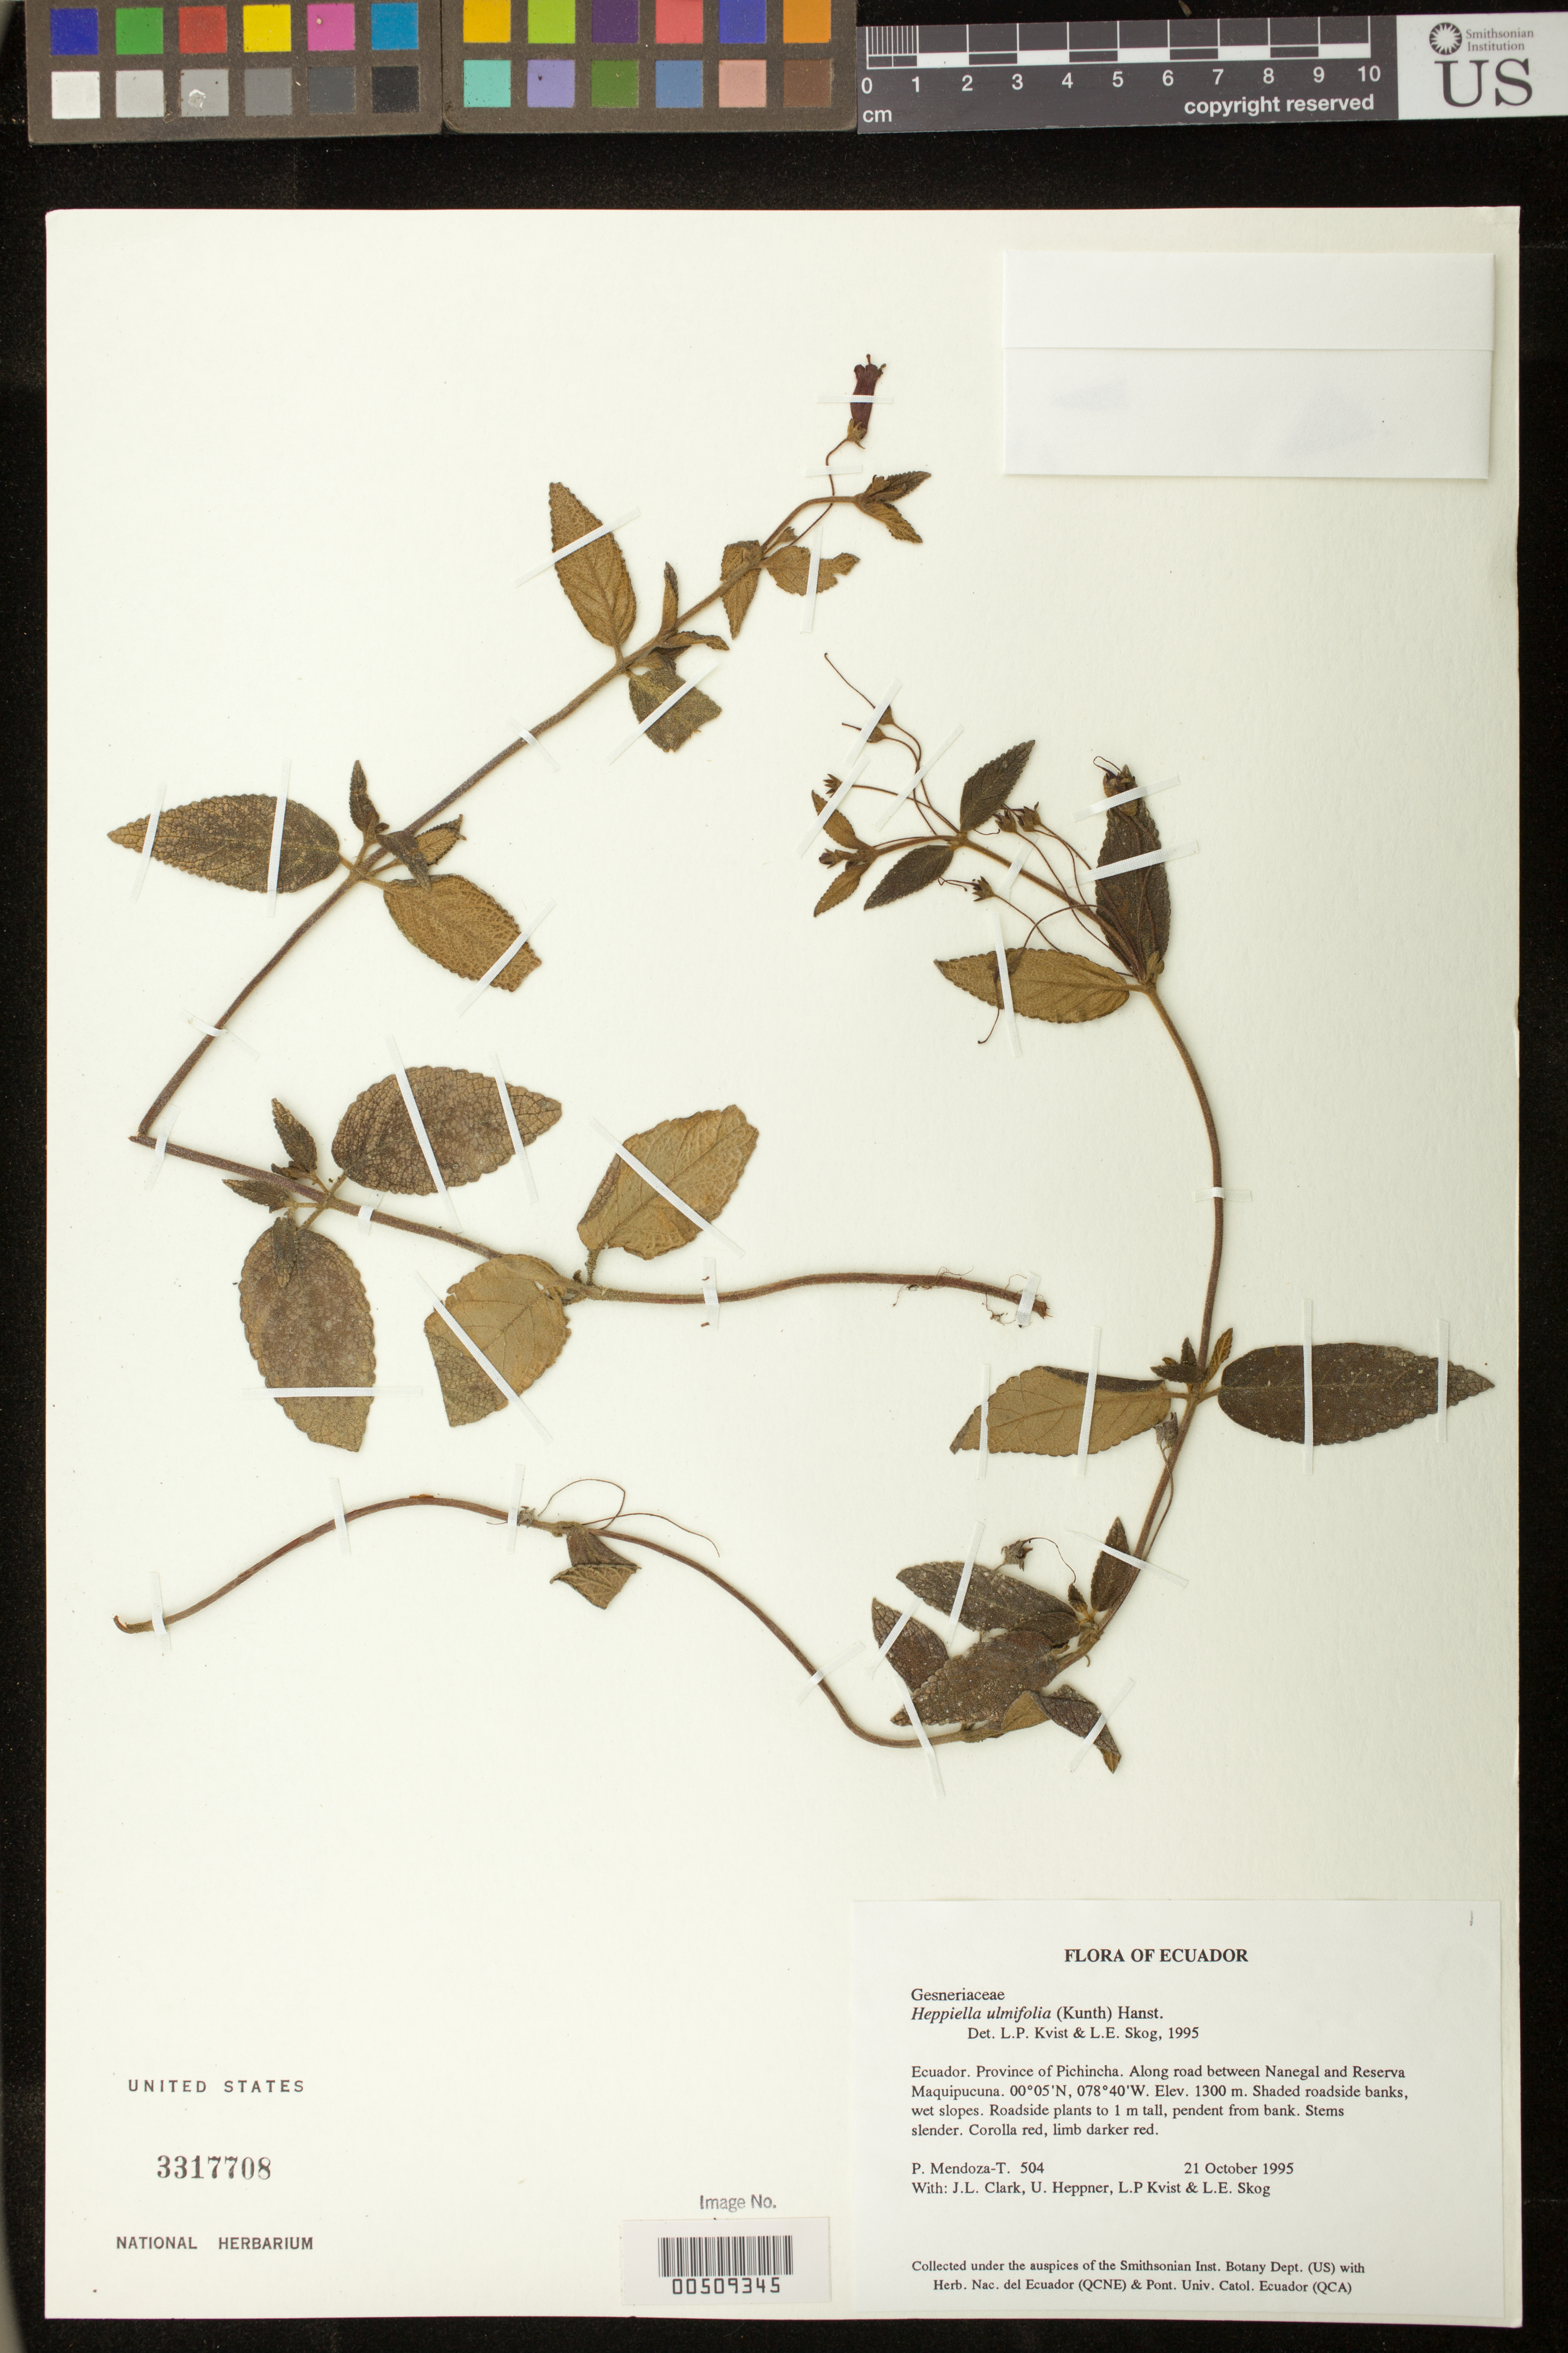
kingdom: Plantae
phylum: Tracheophyta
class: Magnoliopsida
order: Lamiales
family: Gesneriaceae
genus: Heppiella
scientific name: Heppiella ulmifolia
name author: (Kunth) Hanst.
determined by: Skog, Laurence E.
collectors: P. Mendoza-T., J. L. Clark, U. Heppner, L. P. Kvist & L. E. Skog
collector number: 504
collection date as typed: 21 Oct 1995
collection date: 1995-10-21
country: Ecuador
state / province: Pichincha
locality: Along road between Nanegal and Reserva Maquipucuna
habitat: Shaded roadside banks, wet slopes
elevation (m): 1300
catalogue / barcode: US 3317708